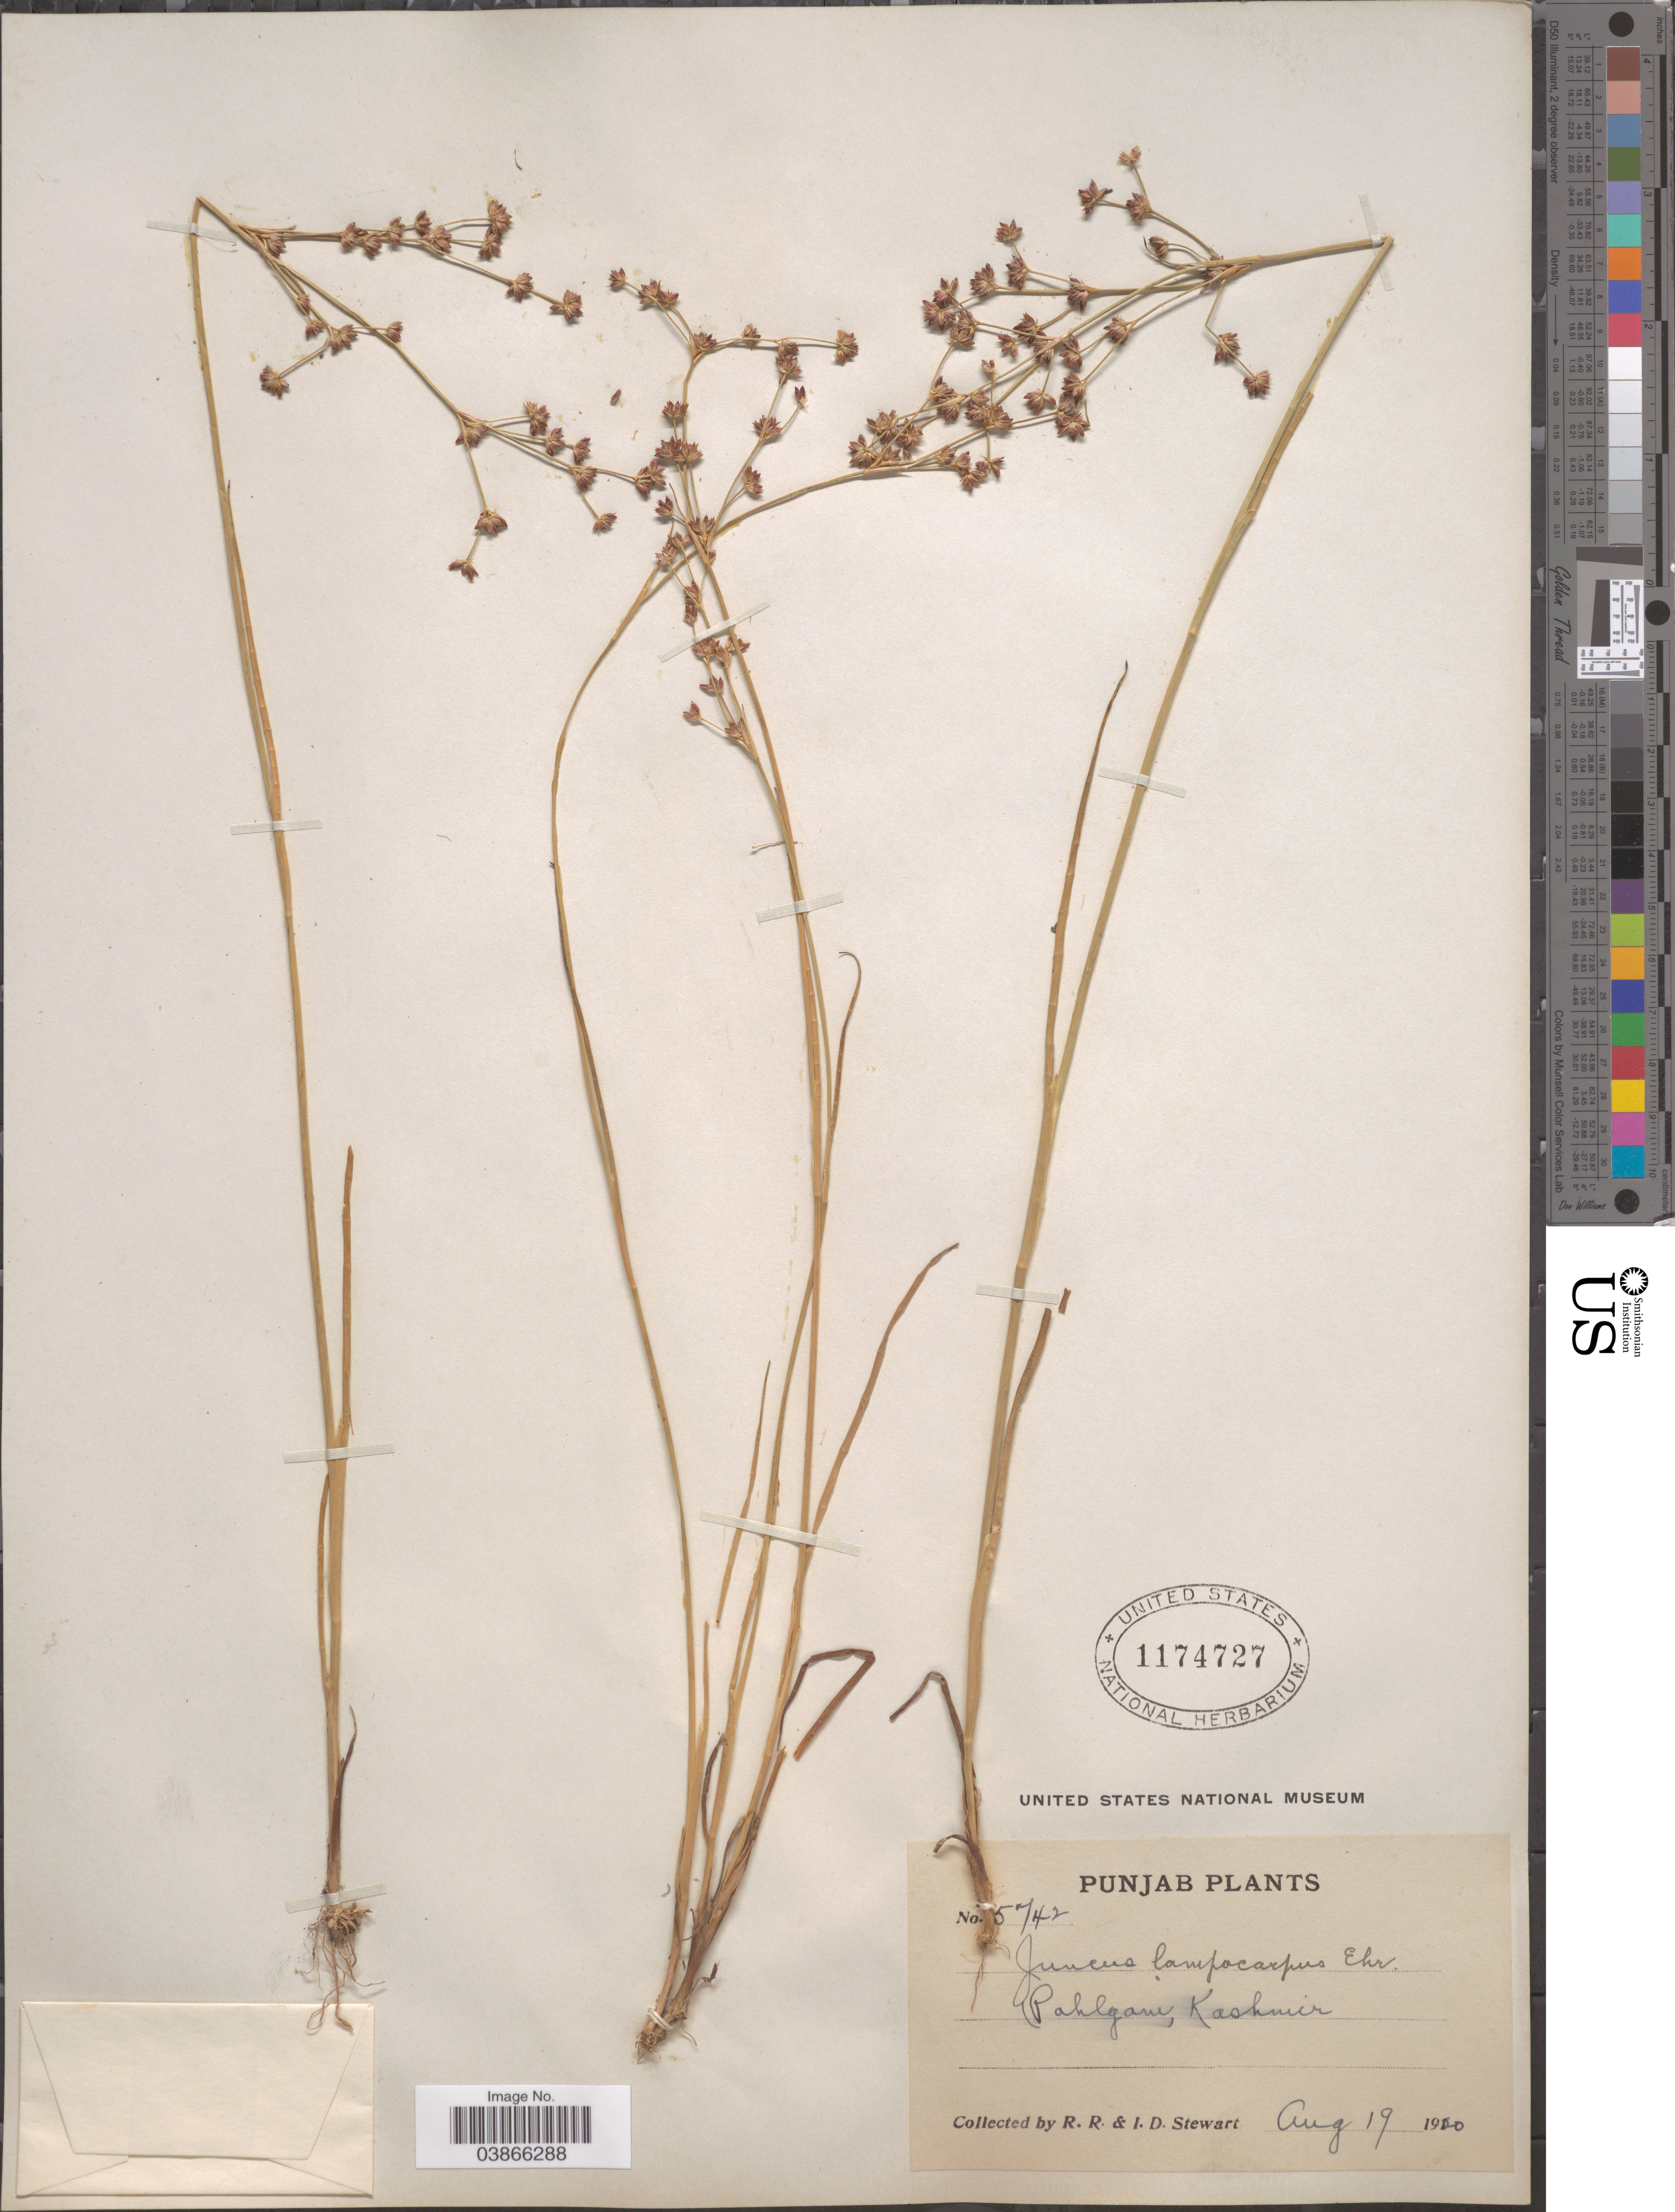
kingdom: Plantae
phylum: Tracheophyta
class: Liliopsida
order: Poales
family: Juncaceae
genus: Juncus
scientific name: Juncus lampocarpus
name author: Ehrh.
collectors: R. Stewart & I. Stewart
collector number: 5742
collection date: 1920-08-19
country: India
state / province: Jammu and Kashmir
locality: Pahlgam, Kashmir.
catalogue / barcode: US 1174727